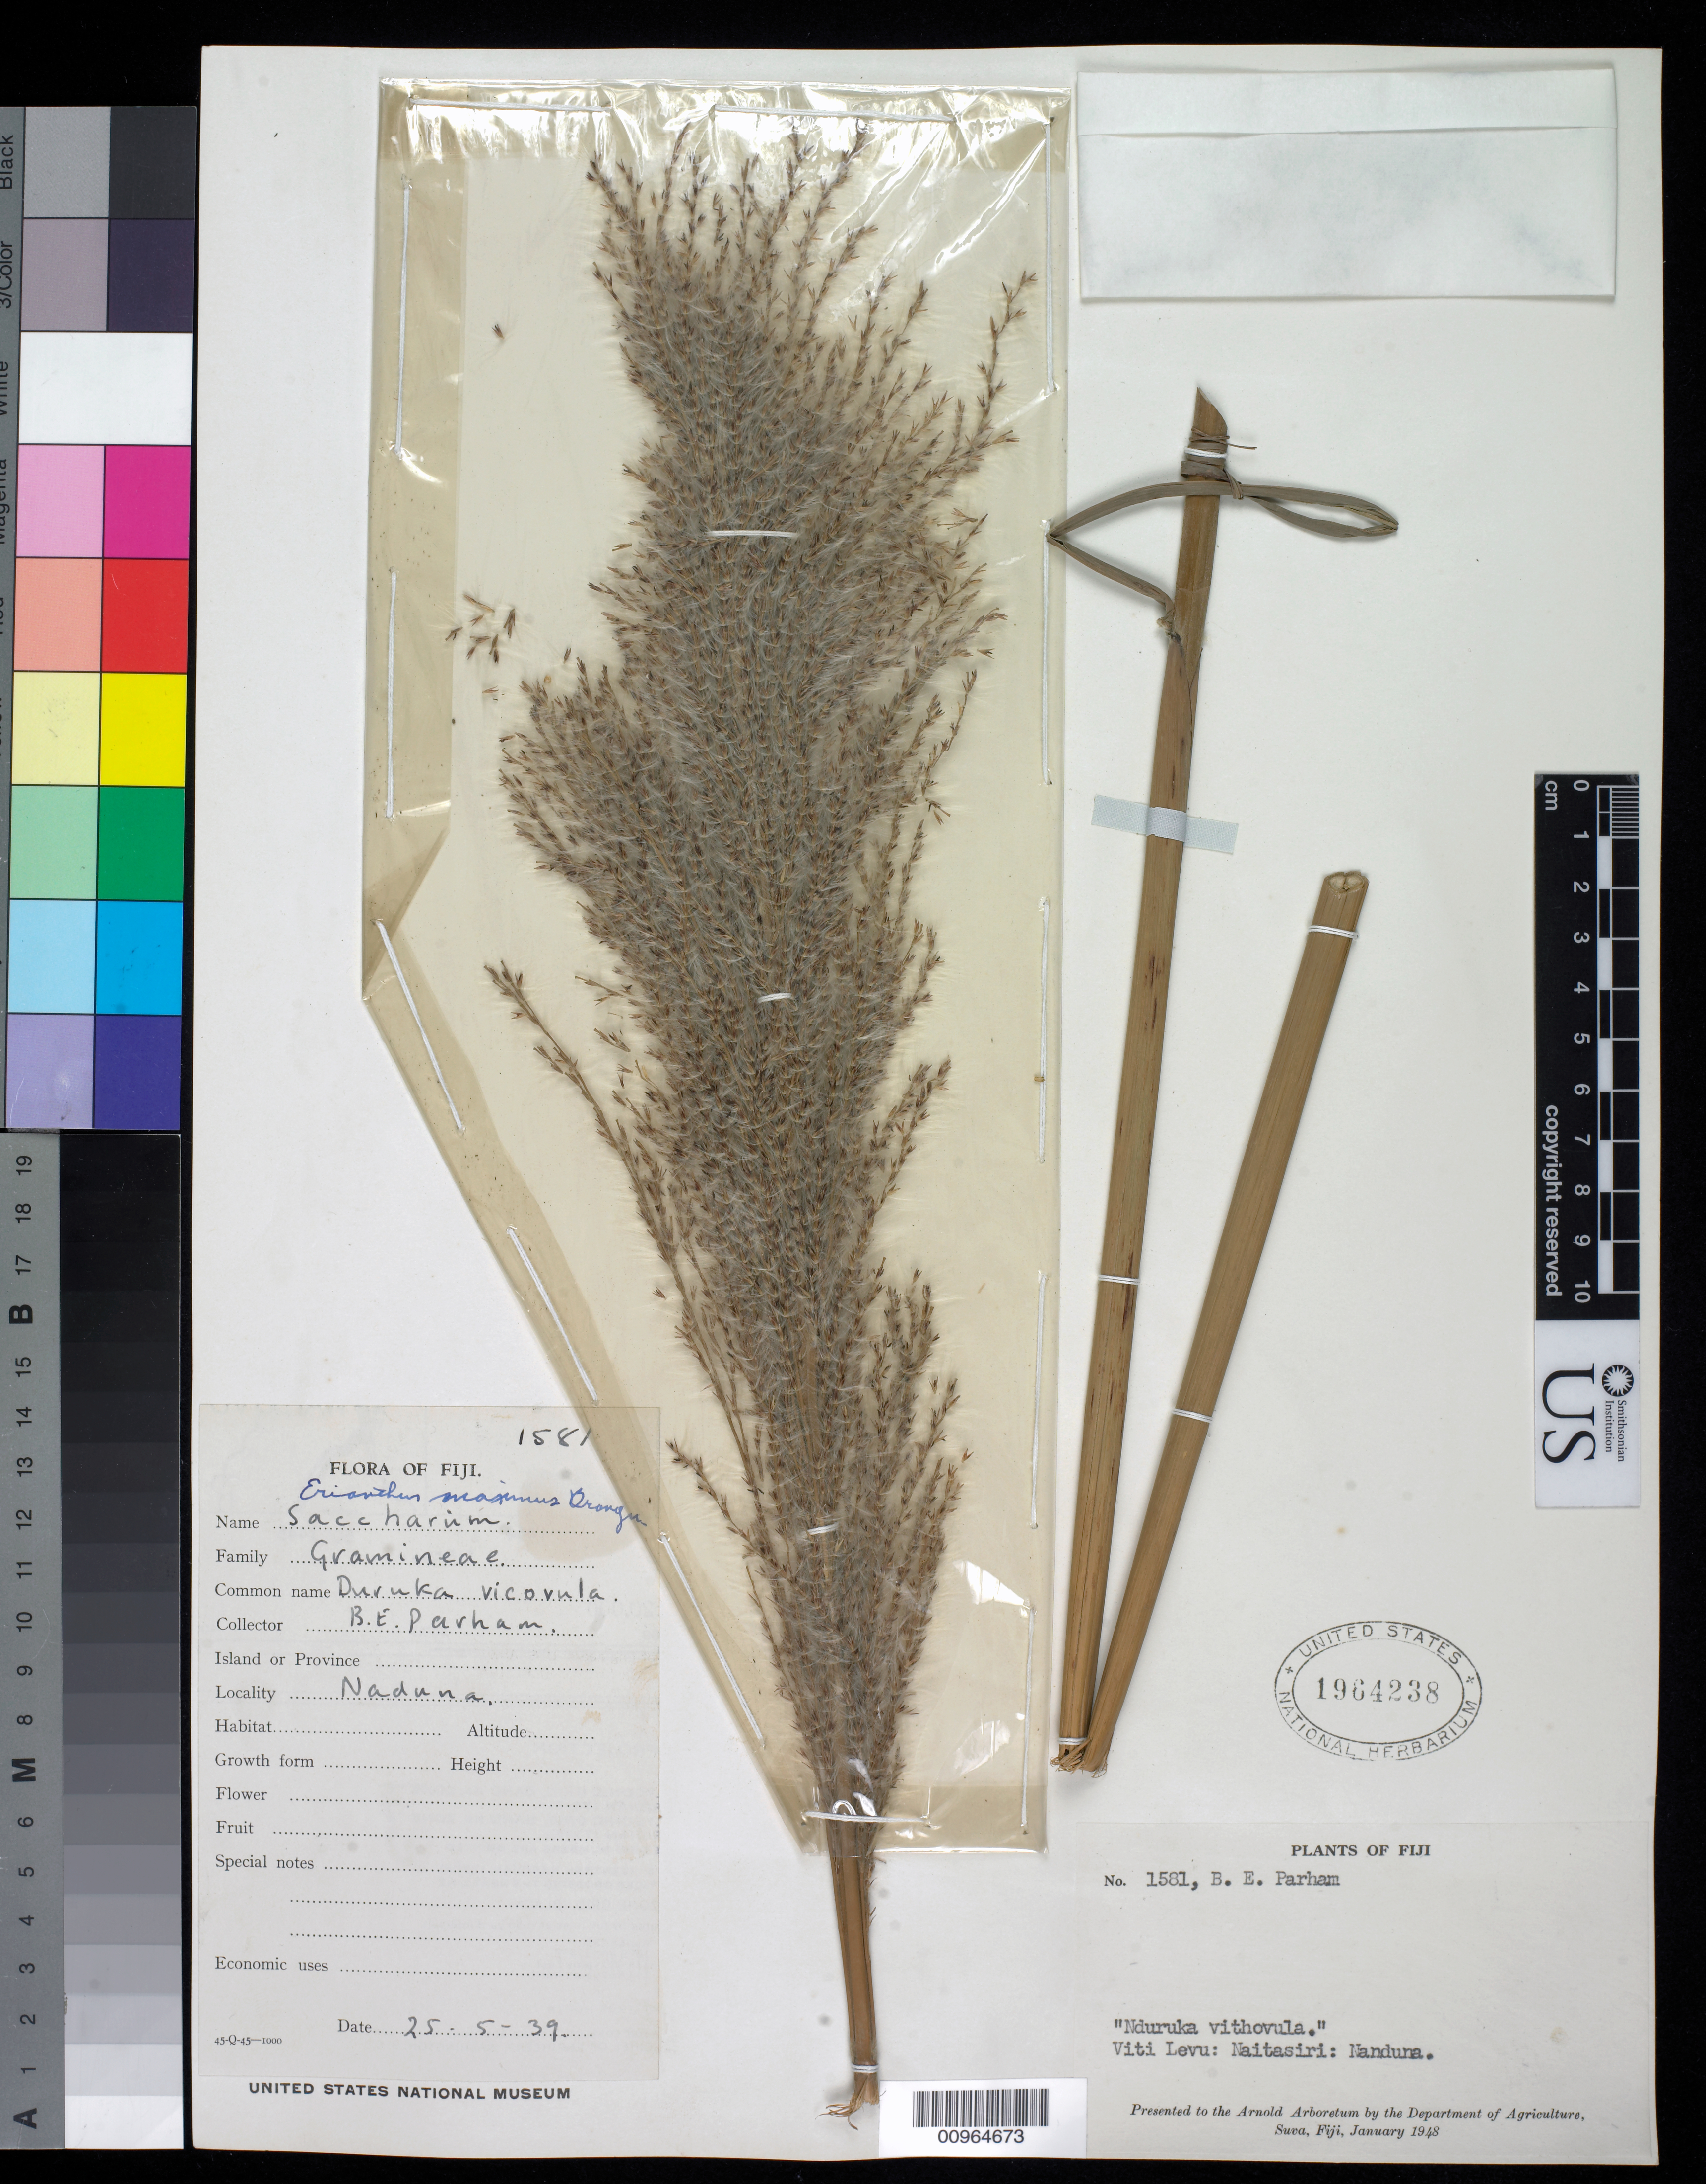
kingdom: Plantae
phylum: Tracheophyta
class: Liliopsida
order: Poales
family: Poaceae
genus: Saccharum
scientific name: Saccharum maximum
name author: (Brongn.) Trin.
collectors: B. E. Parham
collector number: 1581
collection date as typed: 25 May 1939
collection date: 1939-05-25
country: Fiji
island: Viti Levu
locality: Naduna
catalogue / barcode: US 1964238